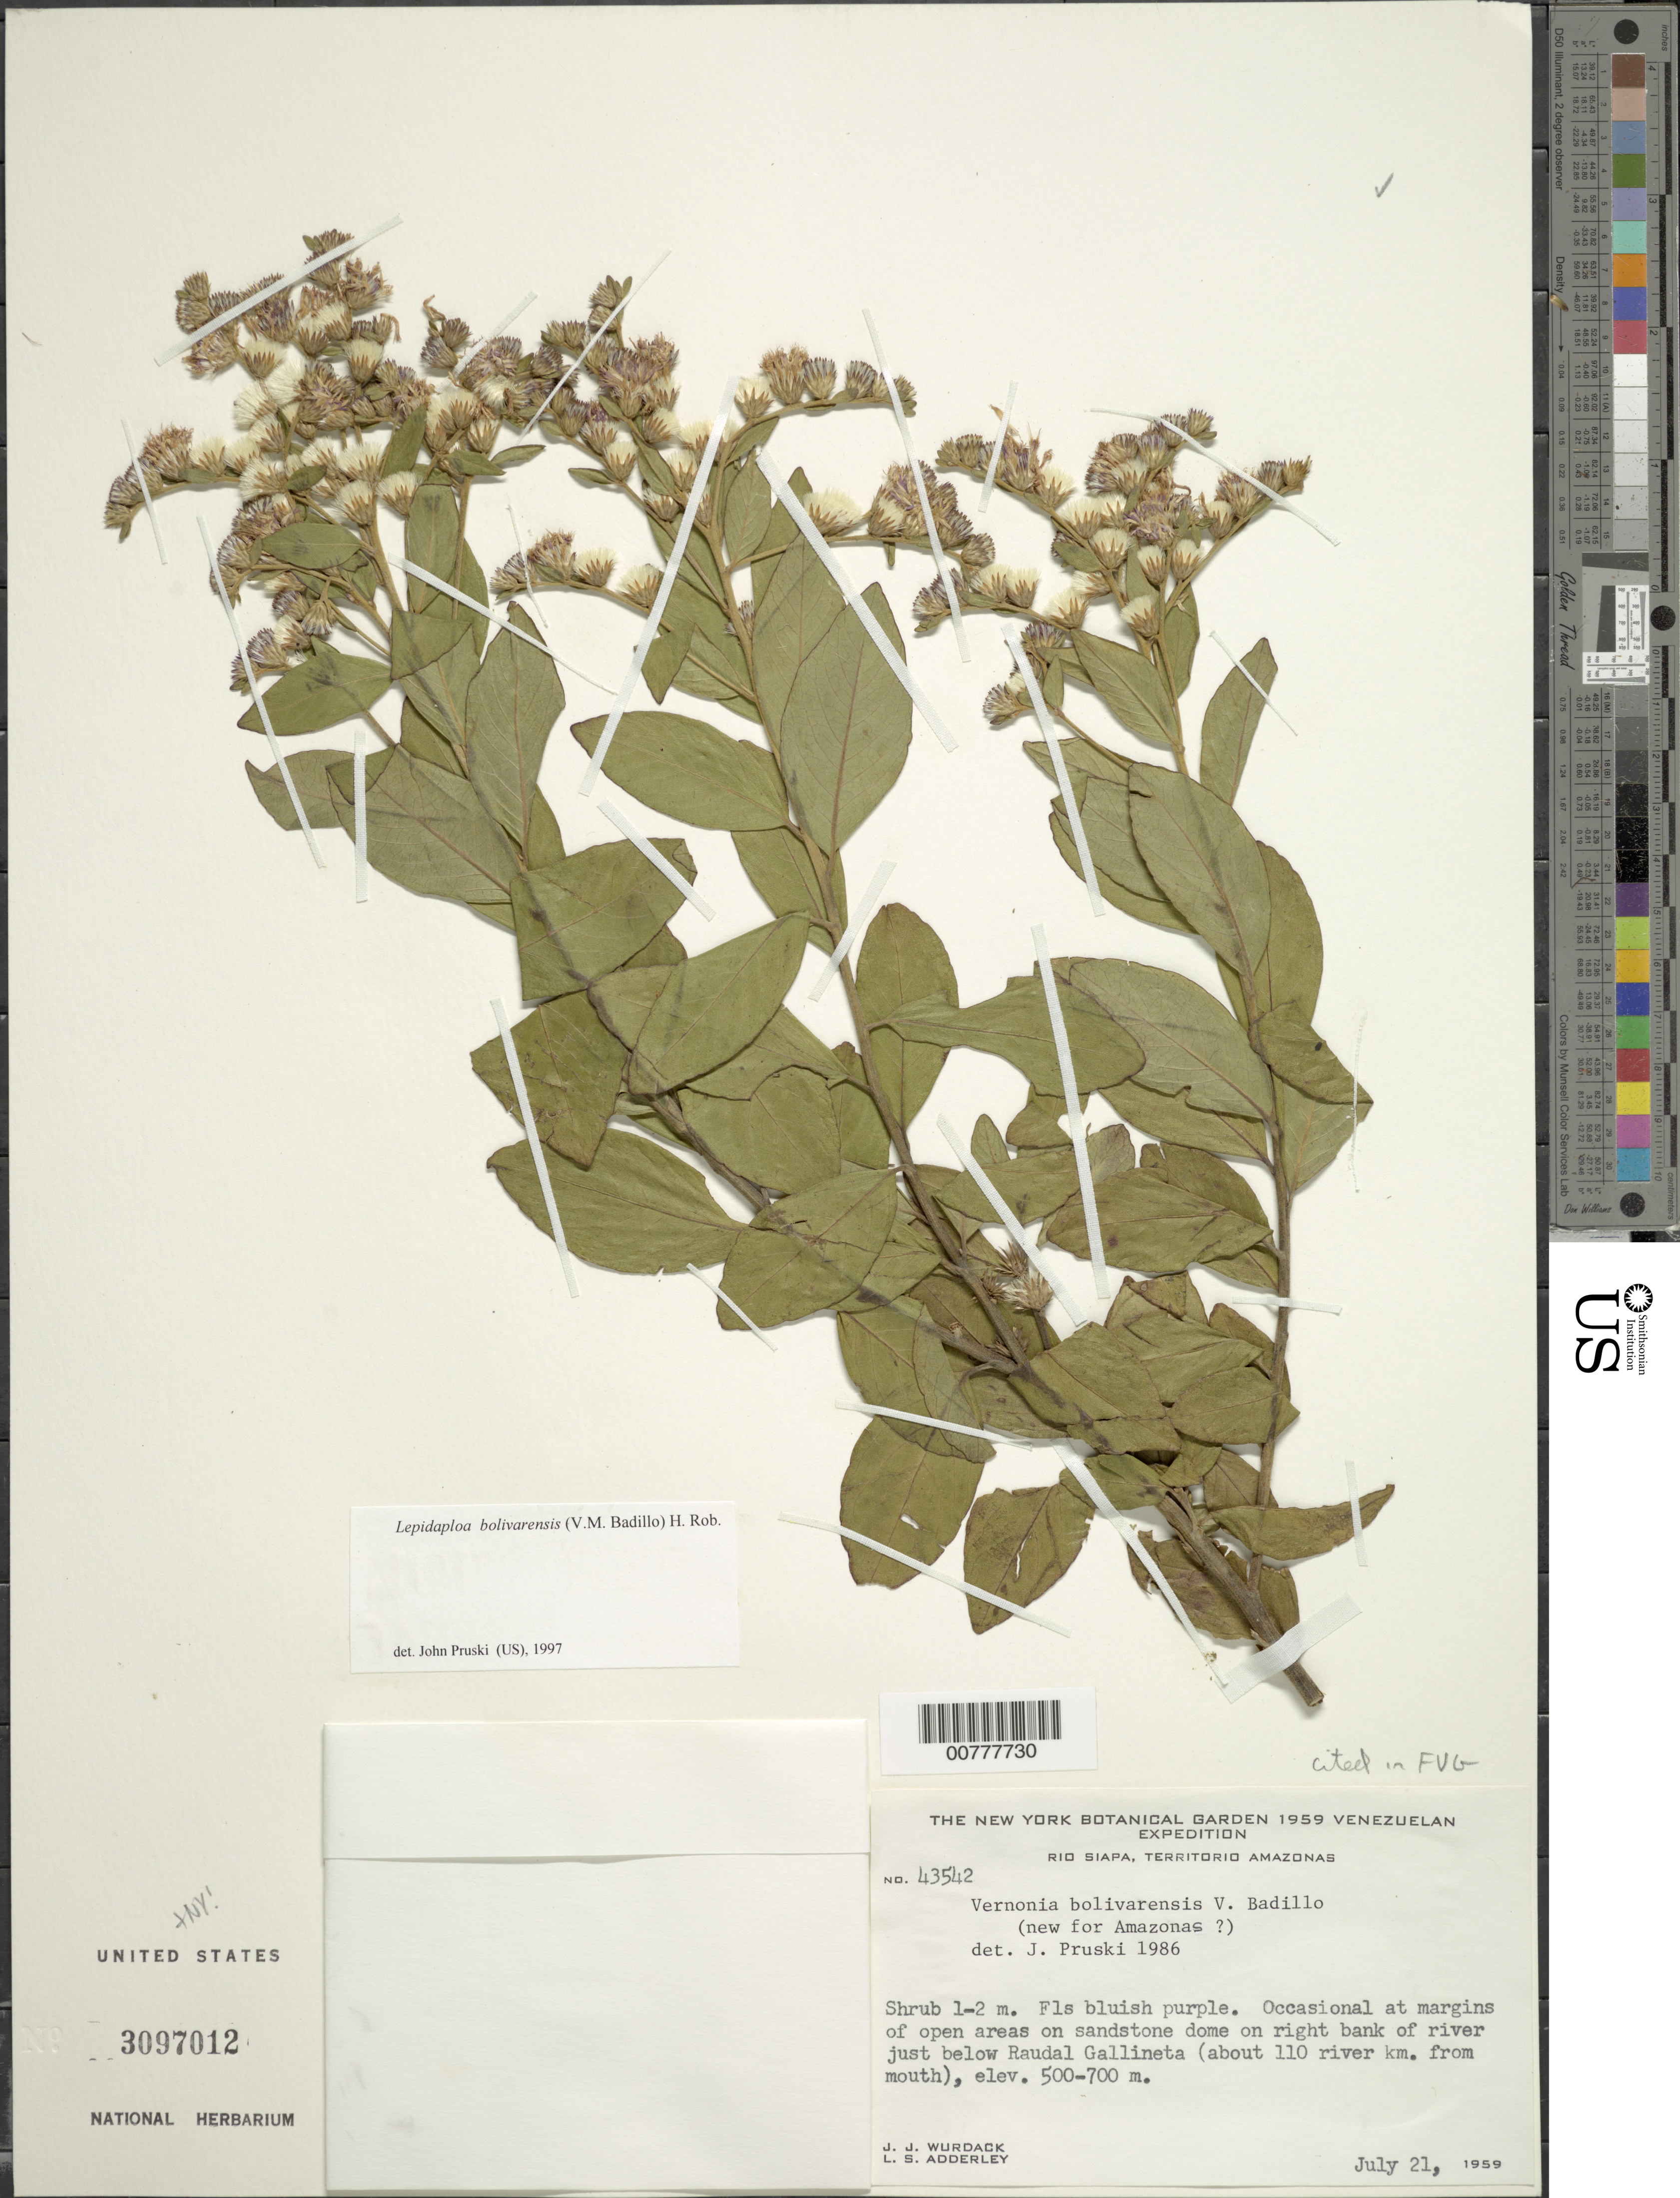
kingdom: Plantae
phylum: Tracheophyta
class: Magnoliopsida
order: Asterales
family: Asteraceae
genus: Lepidaploa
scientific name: Lepidaploa bolivarensis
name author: (V.M. Badillo) H. Rob.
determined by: Pruski, J. F.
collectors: J. J. Wurdack & L. S. Adderley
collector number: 43542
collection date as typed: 21-Jul-59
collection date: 1959-07-21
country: Venezuela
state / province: Amazonas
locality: Río Siapa, just below Raudal Gallineta (about 110 river km from mouth)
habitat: Margins of open areas on sandstone dome on right bank of river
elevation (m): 500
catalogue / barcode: US 3097012